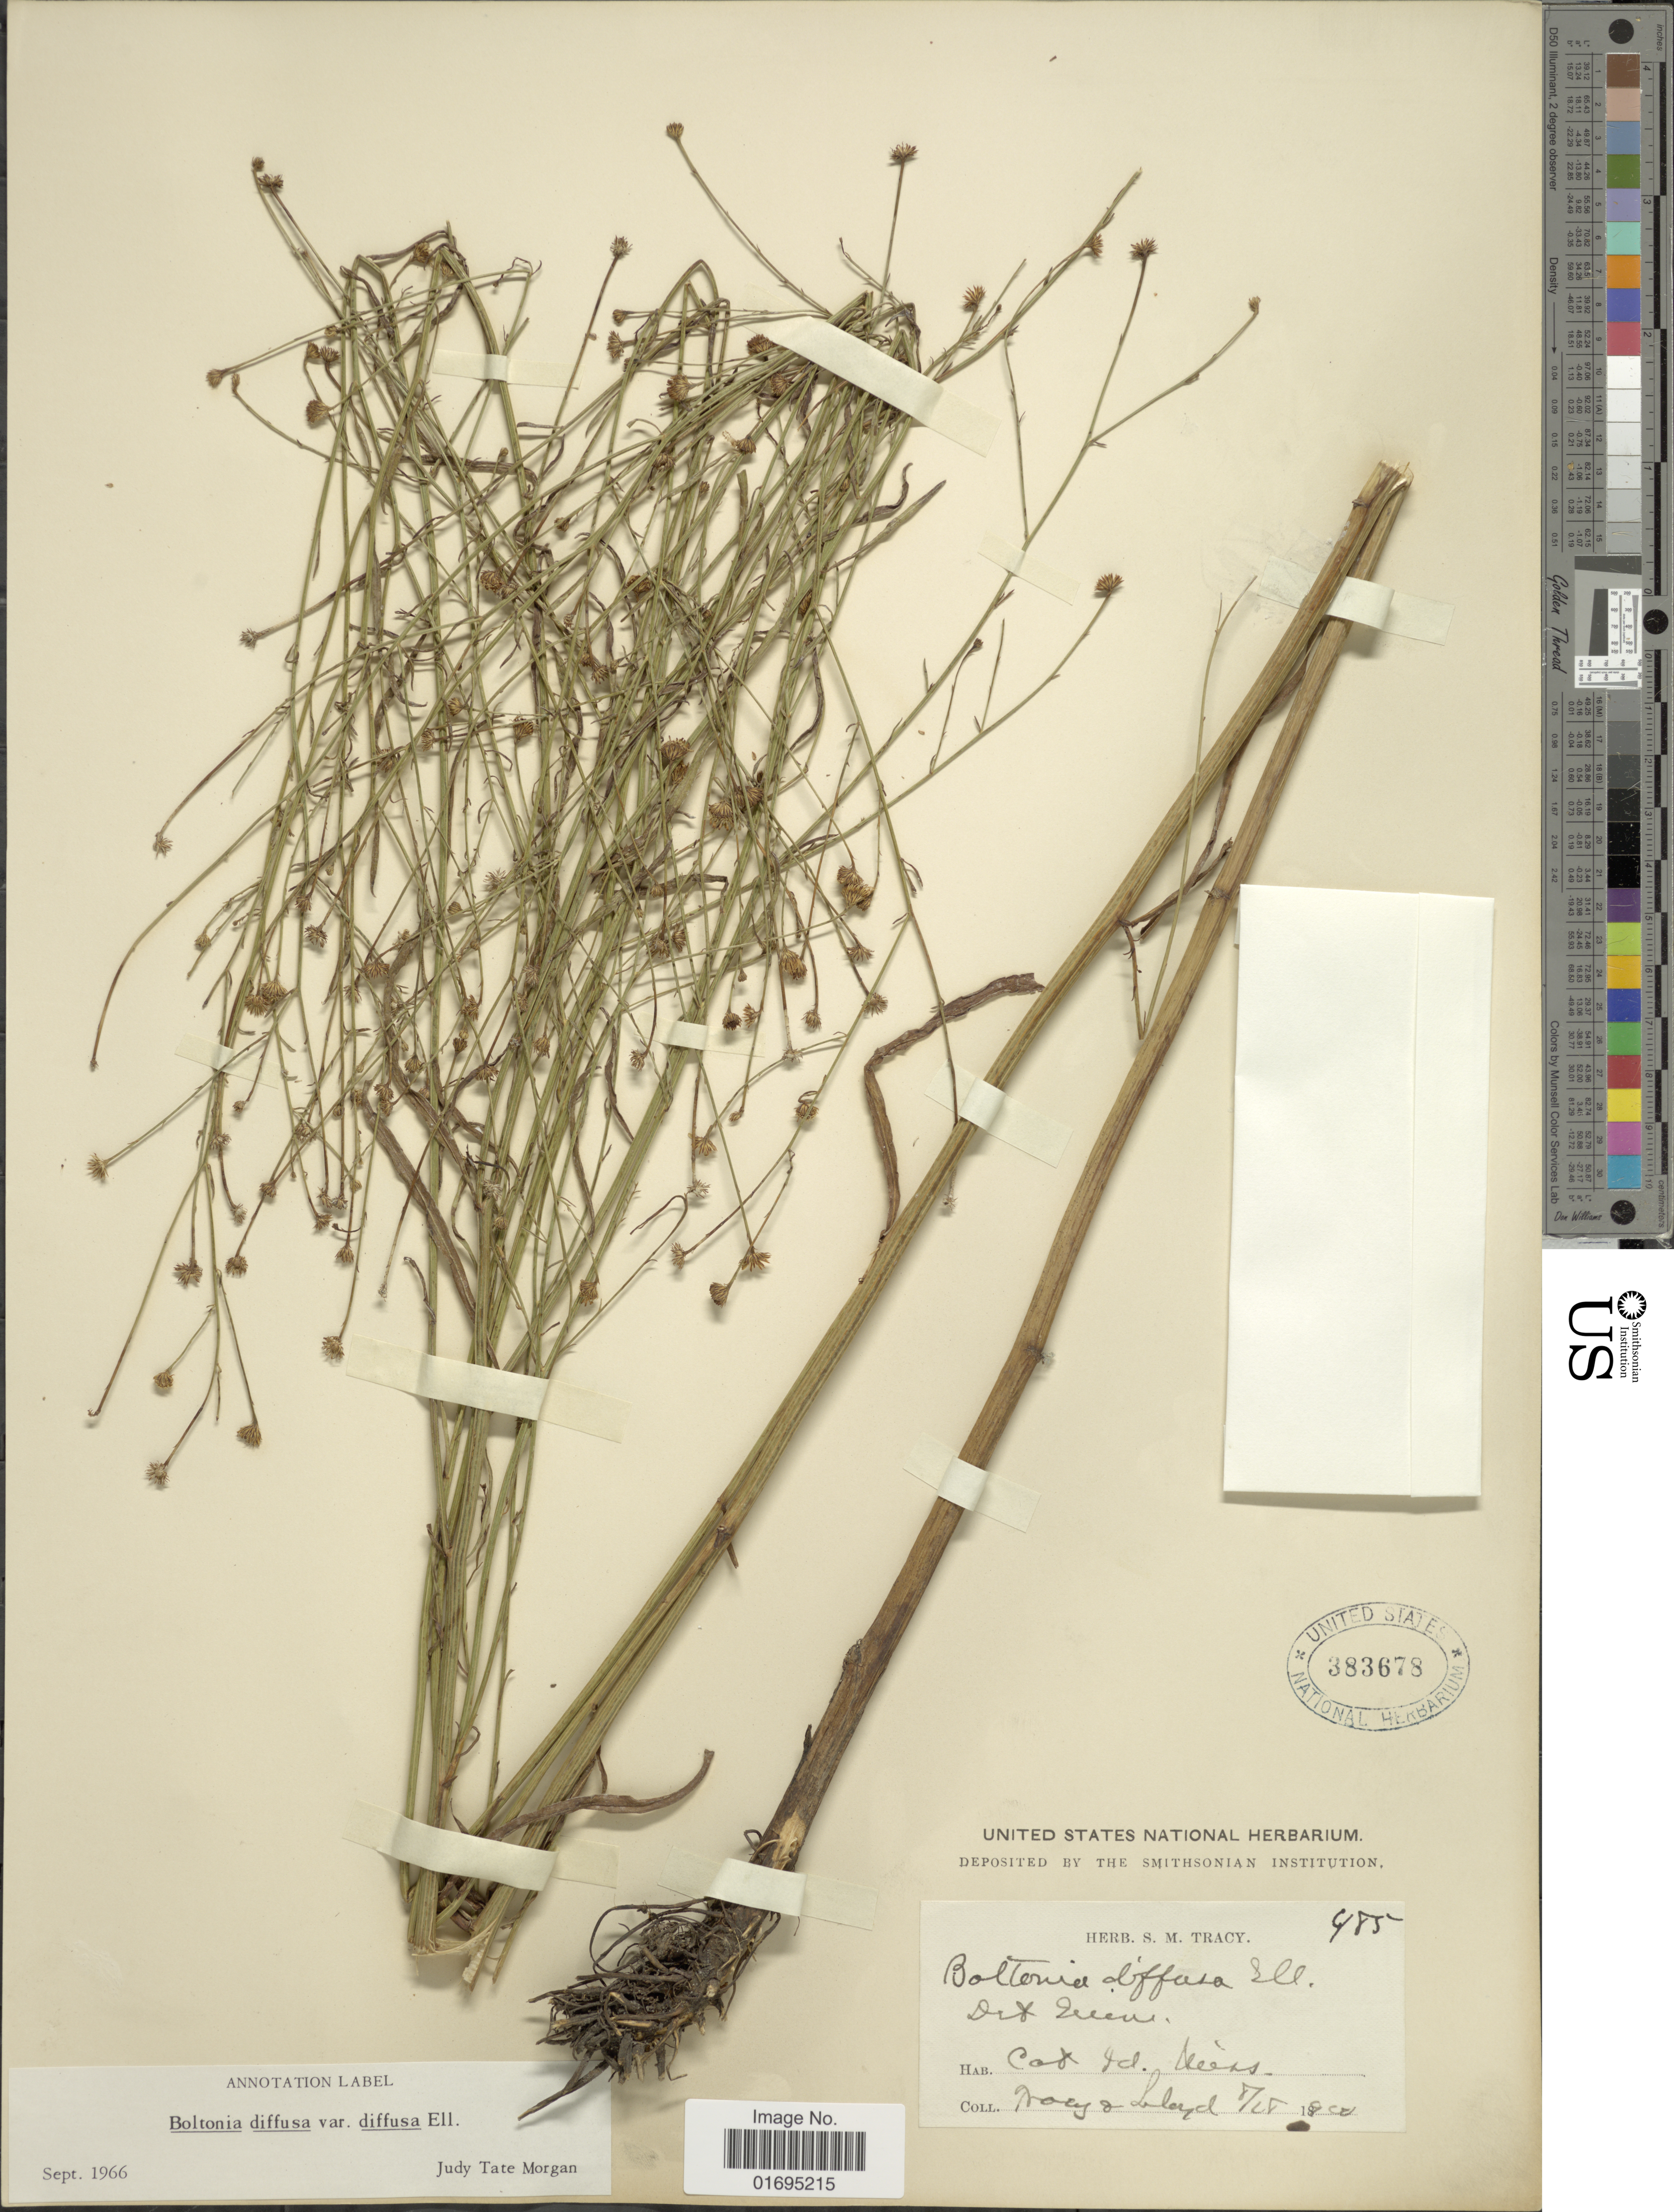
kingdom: Plantae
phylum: Tracheophyta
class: Magnoliopsida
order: Asterales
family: Asteraceae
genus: Boltonia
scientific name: Boltonia diffusa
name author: Elliott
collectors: -. Tracy & -- Lloyd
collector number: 485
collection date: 1890-07-05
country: United States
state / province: Mississippi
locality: Cad. Id.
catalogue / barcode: US 383678